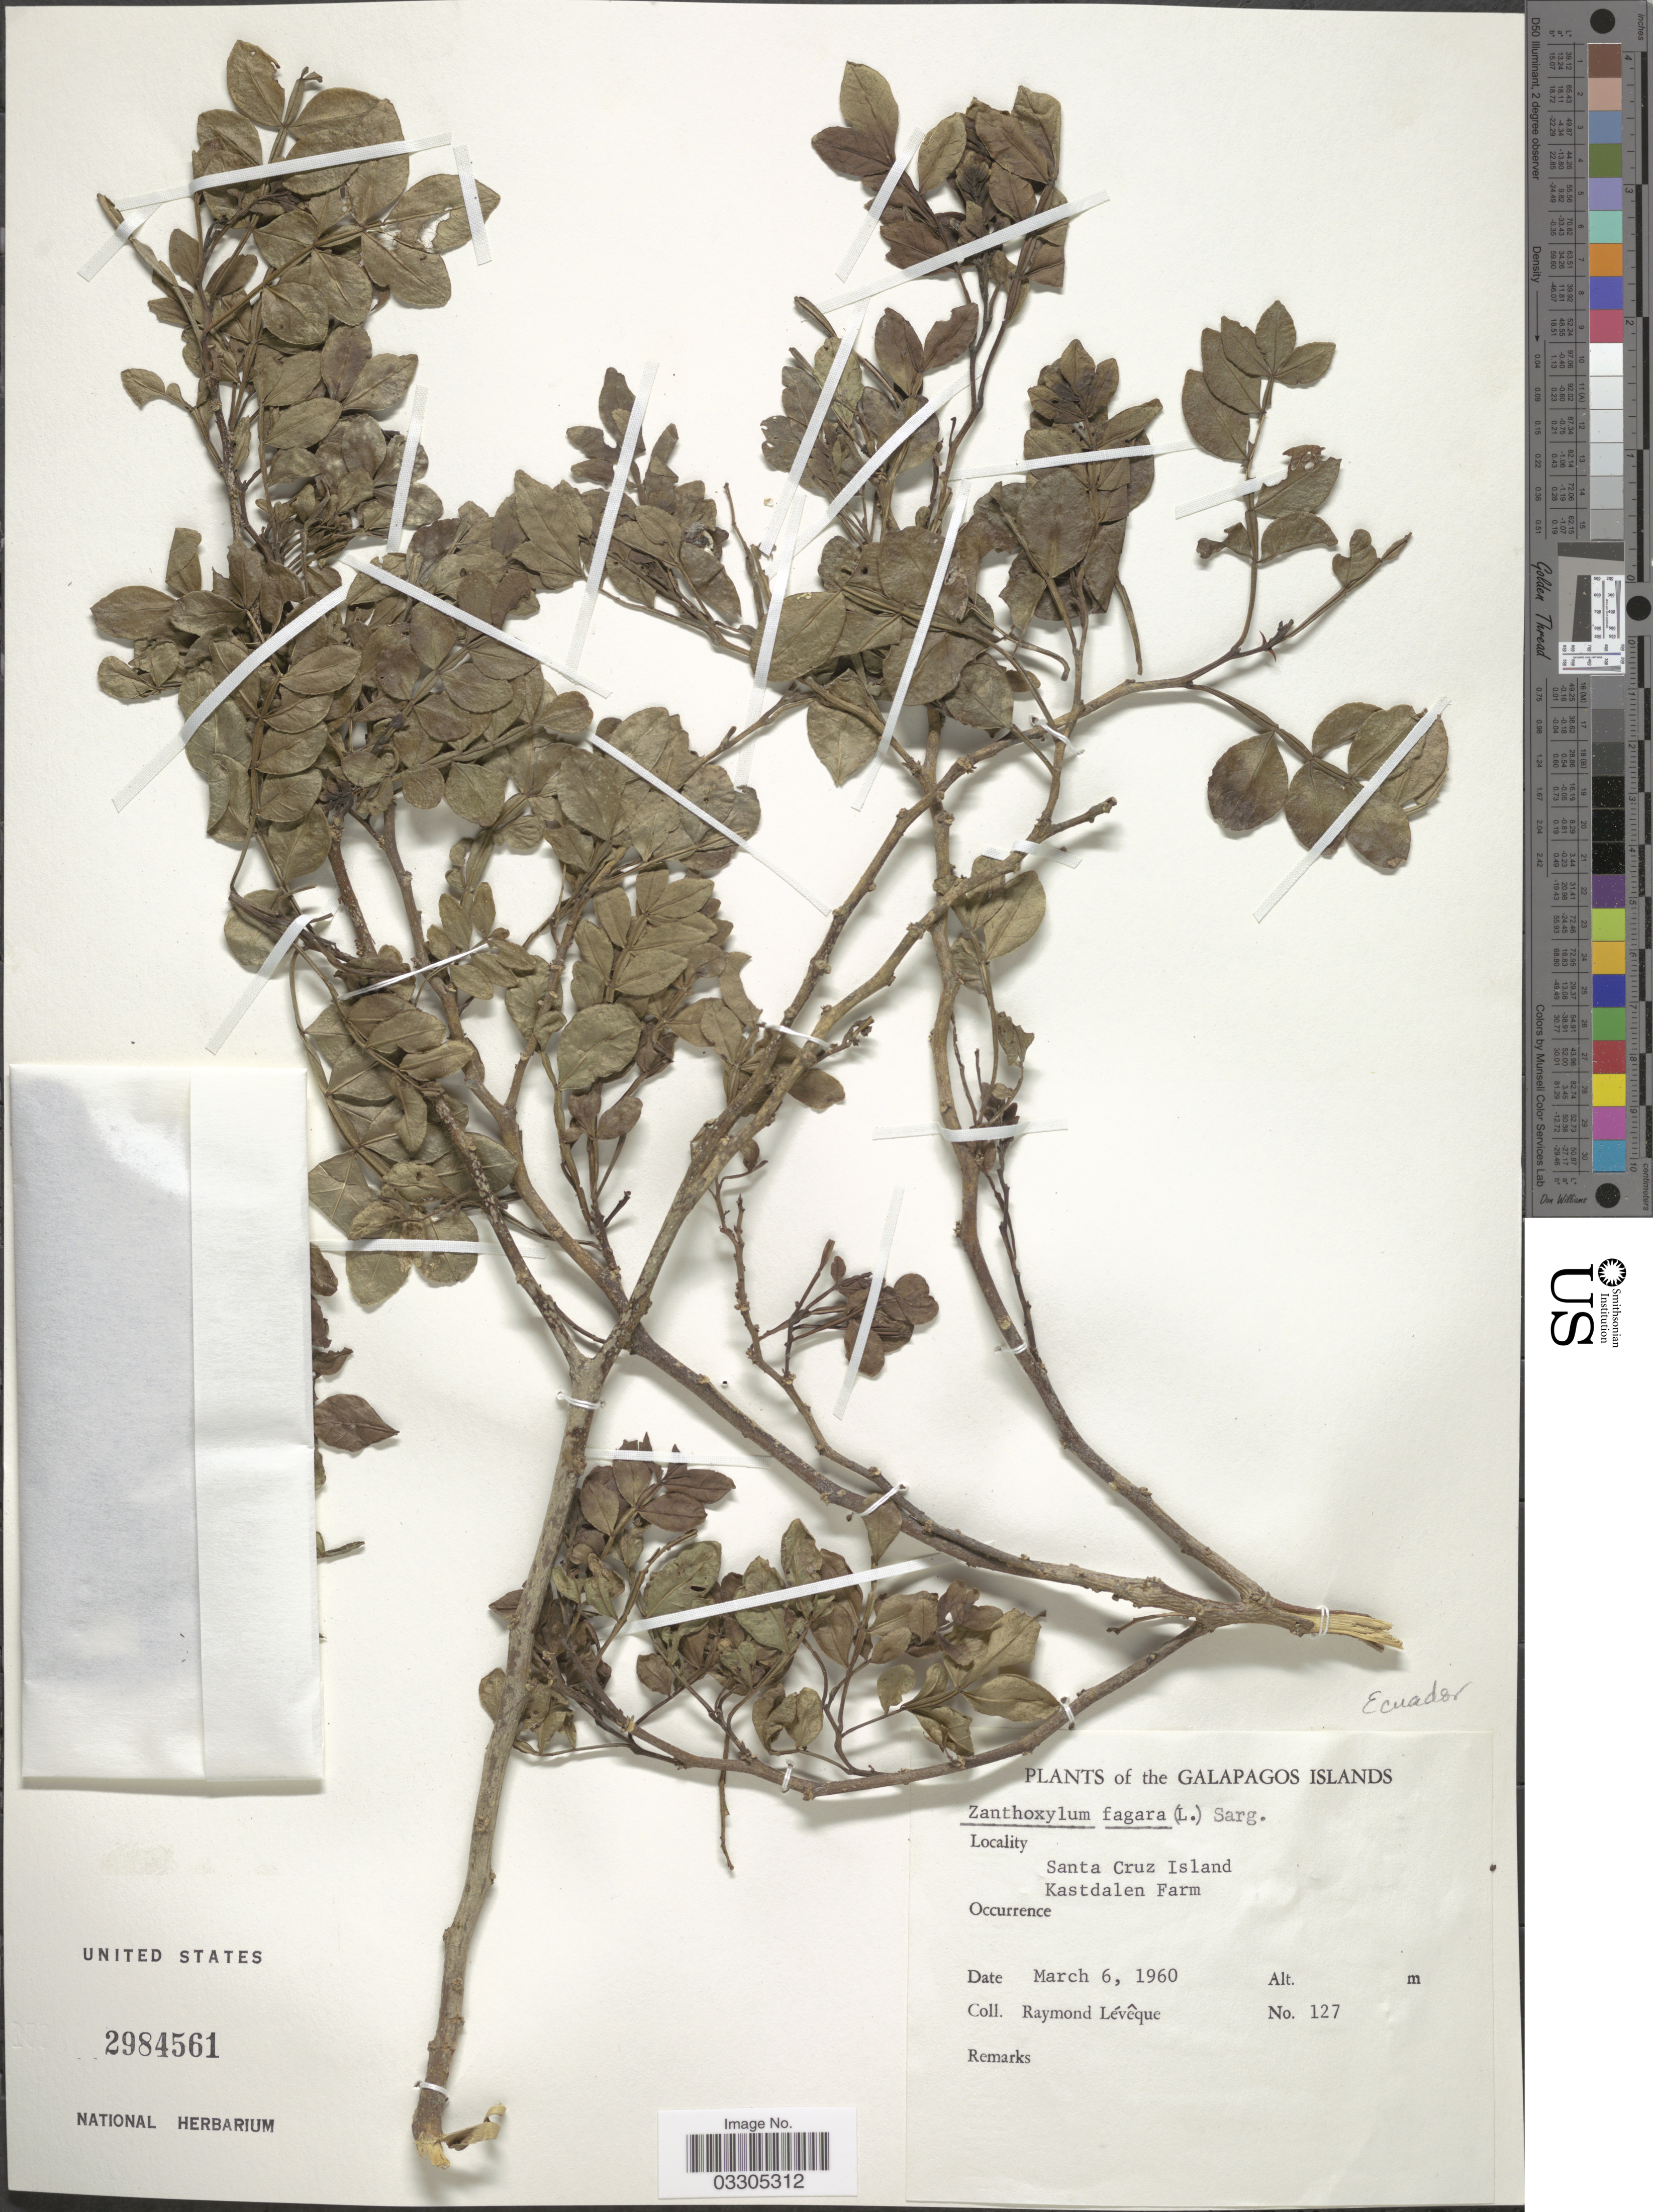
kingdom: Plantae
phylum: Tracheophyta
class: Magnoliopsida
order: Sapindales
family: Rutaceae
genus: Zanthoxylum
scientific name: Zanthoxylum fagara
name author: (L.) Sarg.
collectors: R. Lévêque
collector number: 127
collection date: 1960-03-06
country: Ecuador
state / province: Colón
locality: Galapagos Islands. Santa Cruz Island. Kastdalen Farm.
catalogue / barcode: US 2984561